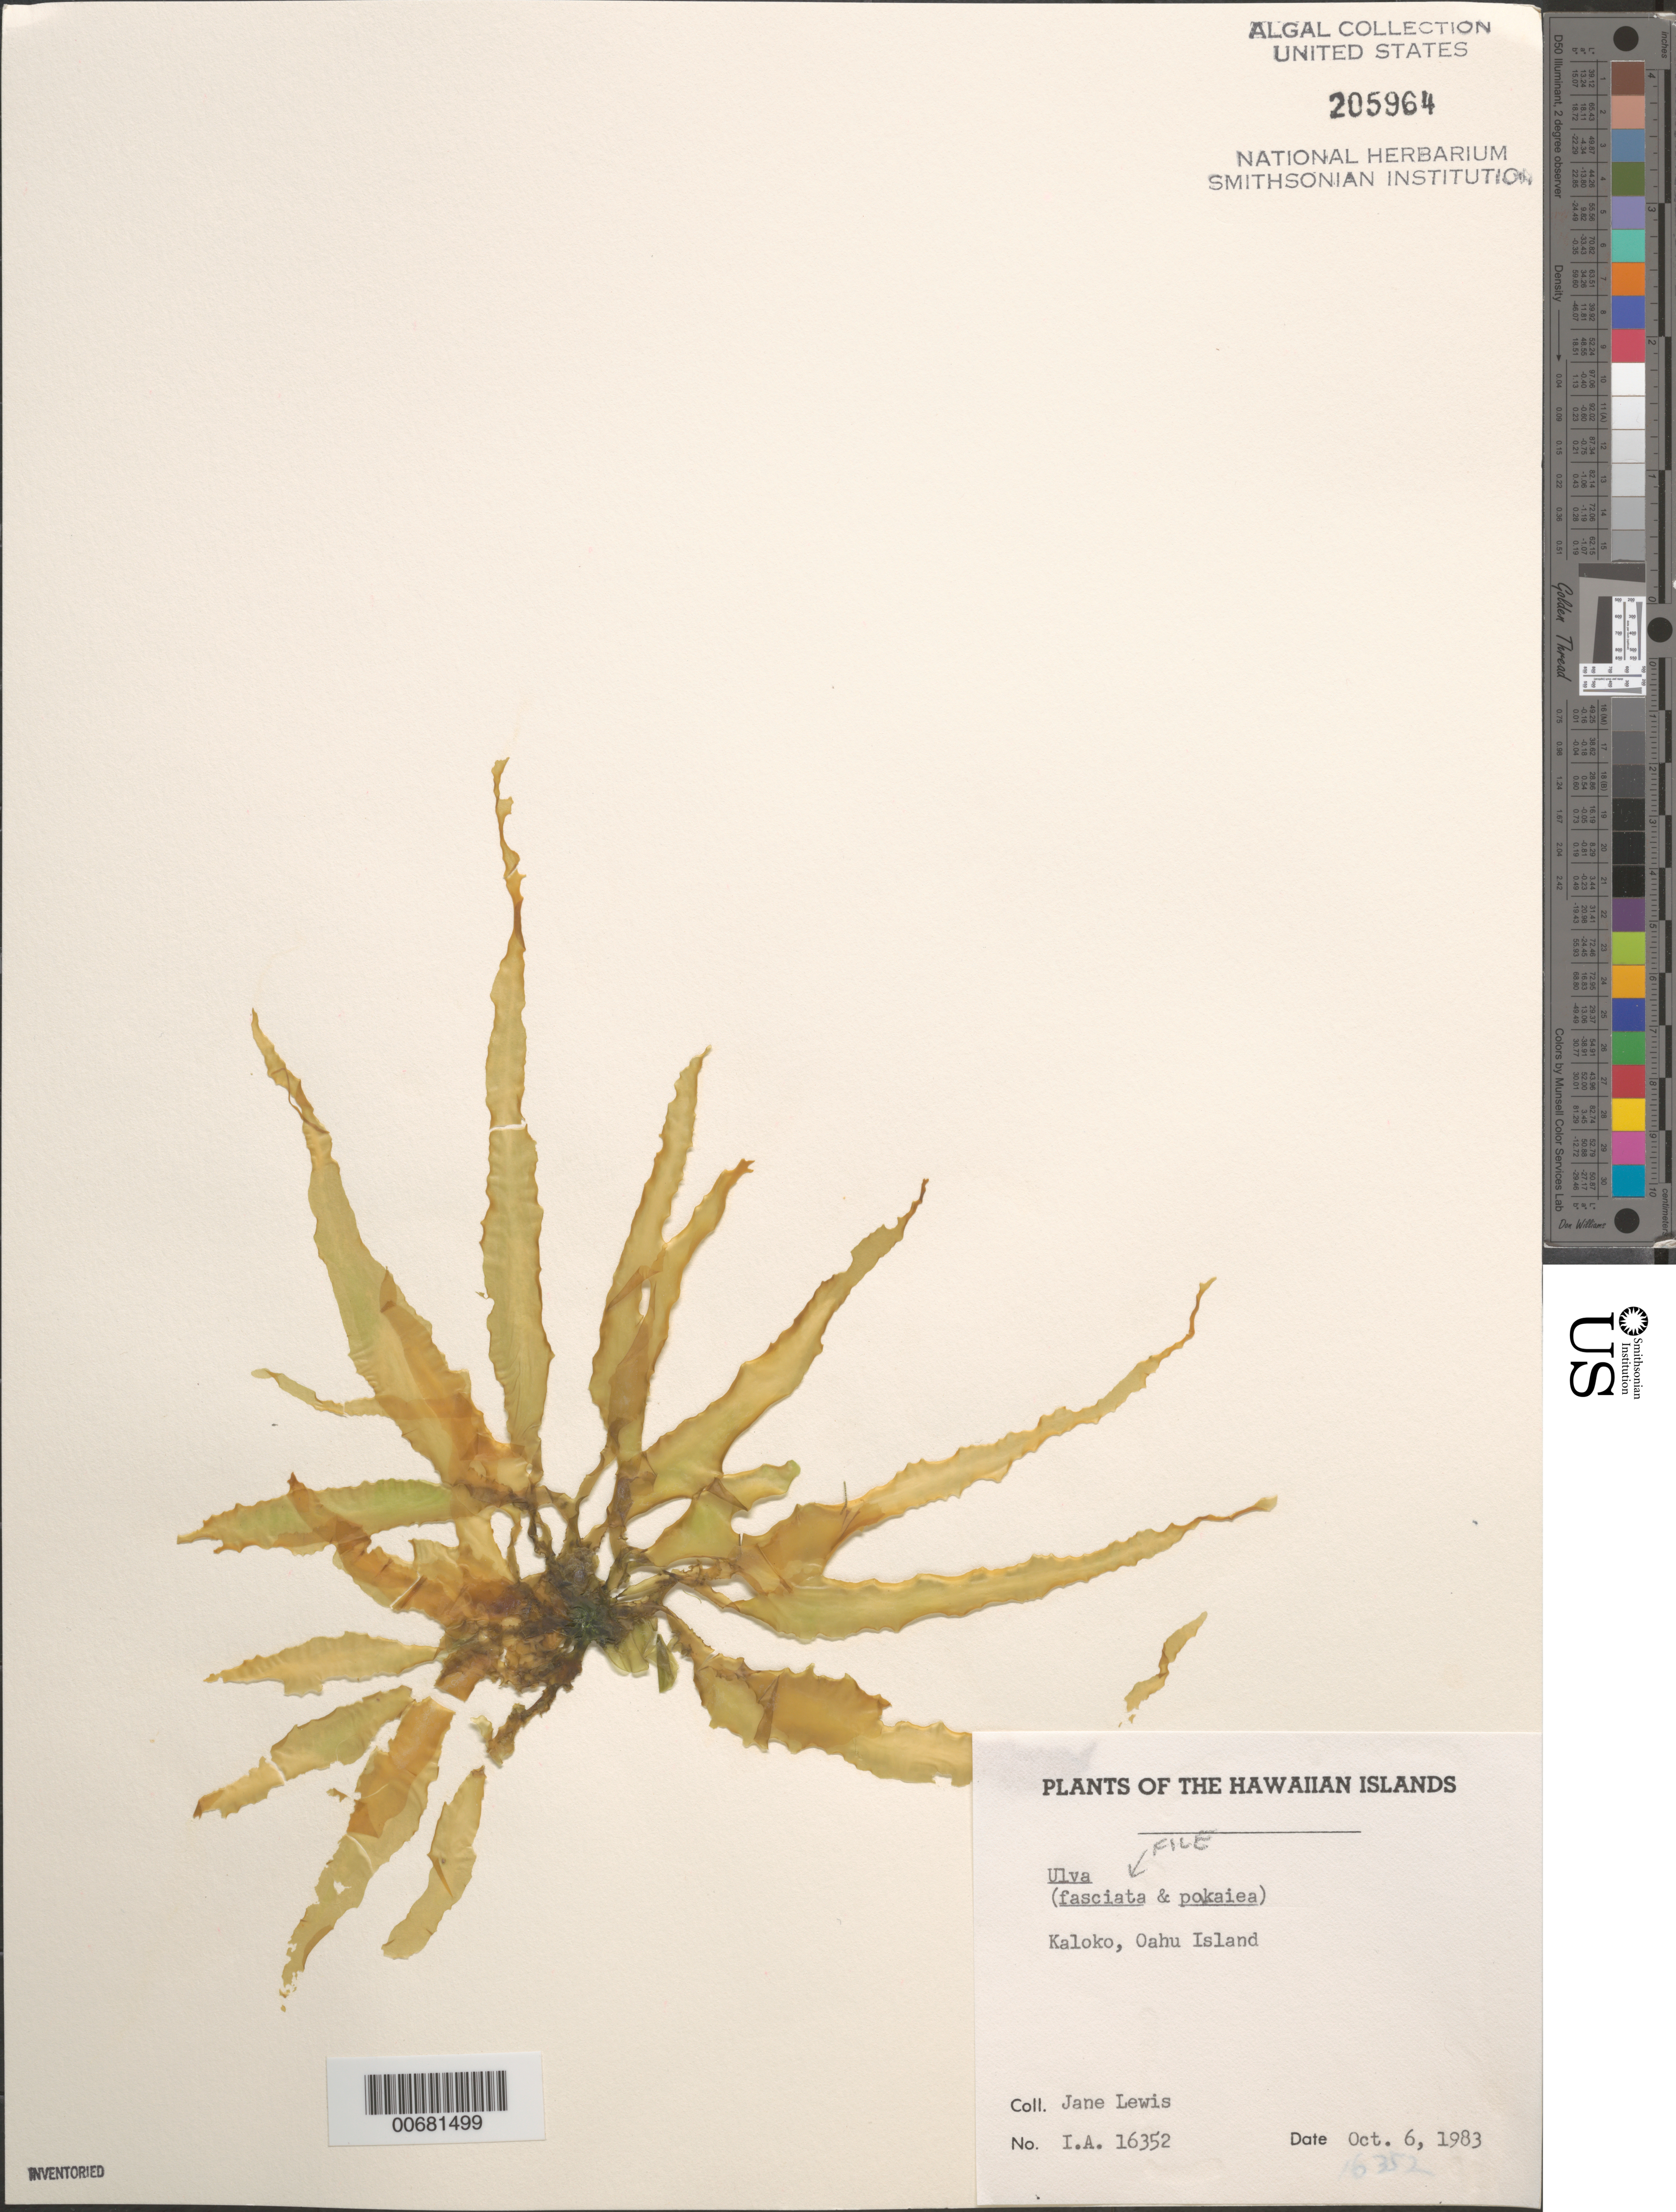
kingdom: Plantae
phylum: Chlorophyta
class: Ulvophyceae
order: Ulvales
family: Ulvaceae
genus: Ulva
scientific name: Ulva lactuca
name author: L.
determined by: Algae name updating Project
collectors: J. Lewis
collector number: IAA 16352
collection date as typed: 06 Oct 1983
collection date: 1983-10-06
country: United States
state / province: Hawaii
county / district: Honolulu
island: Oahu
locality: Kaloko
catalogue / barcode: US 205964